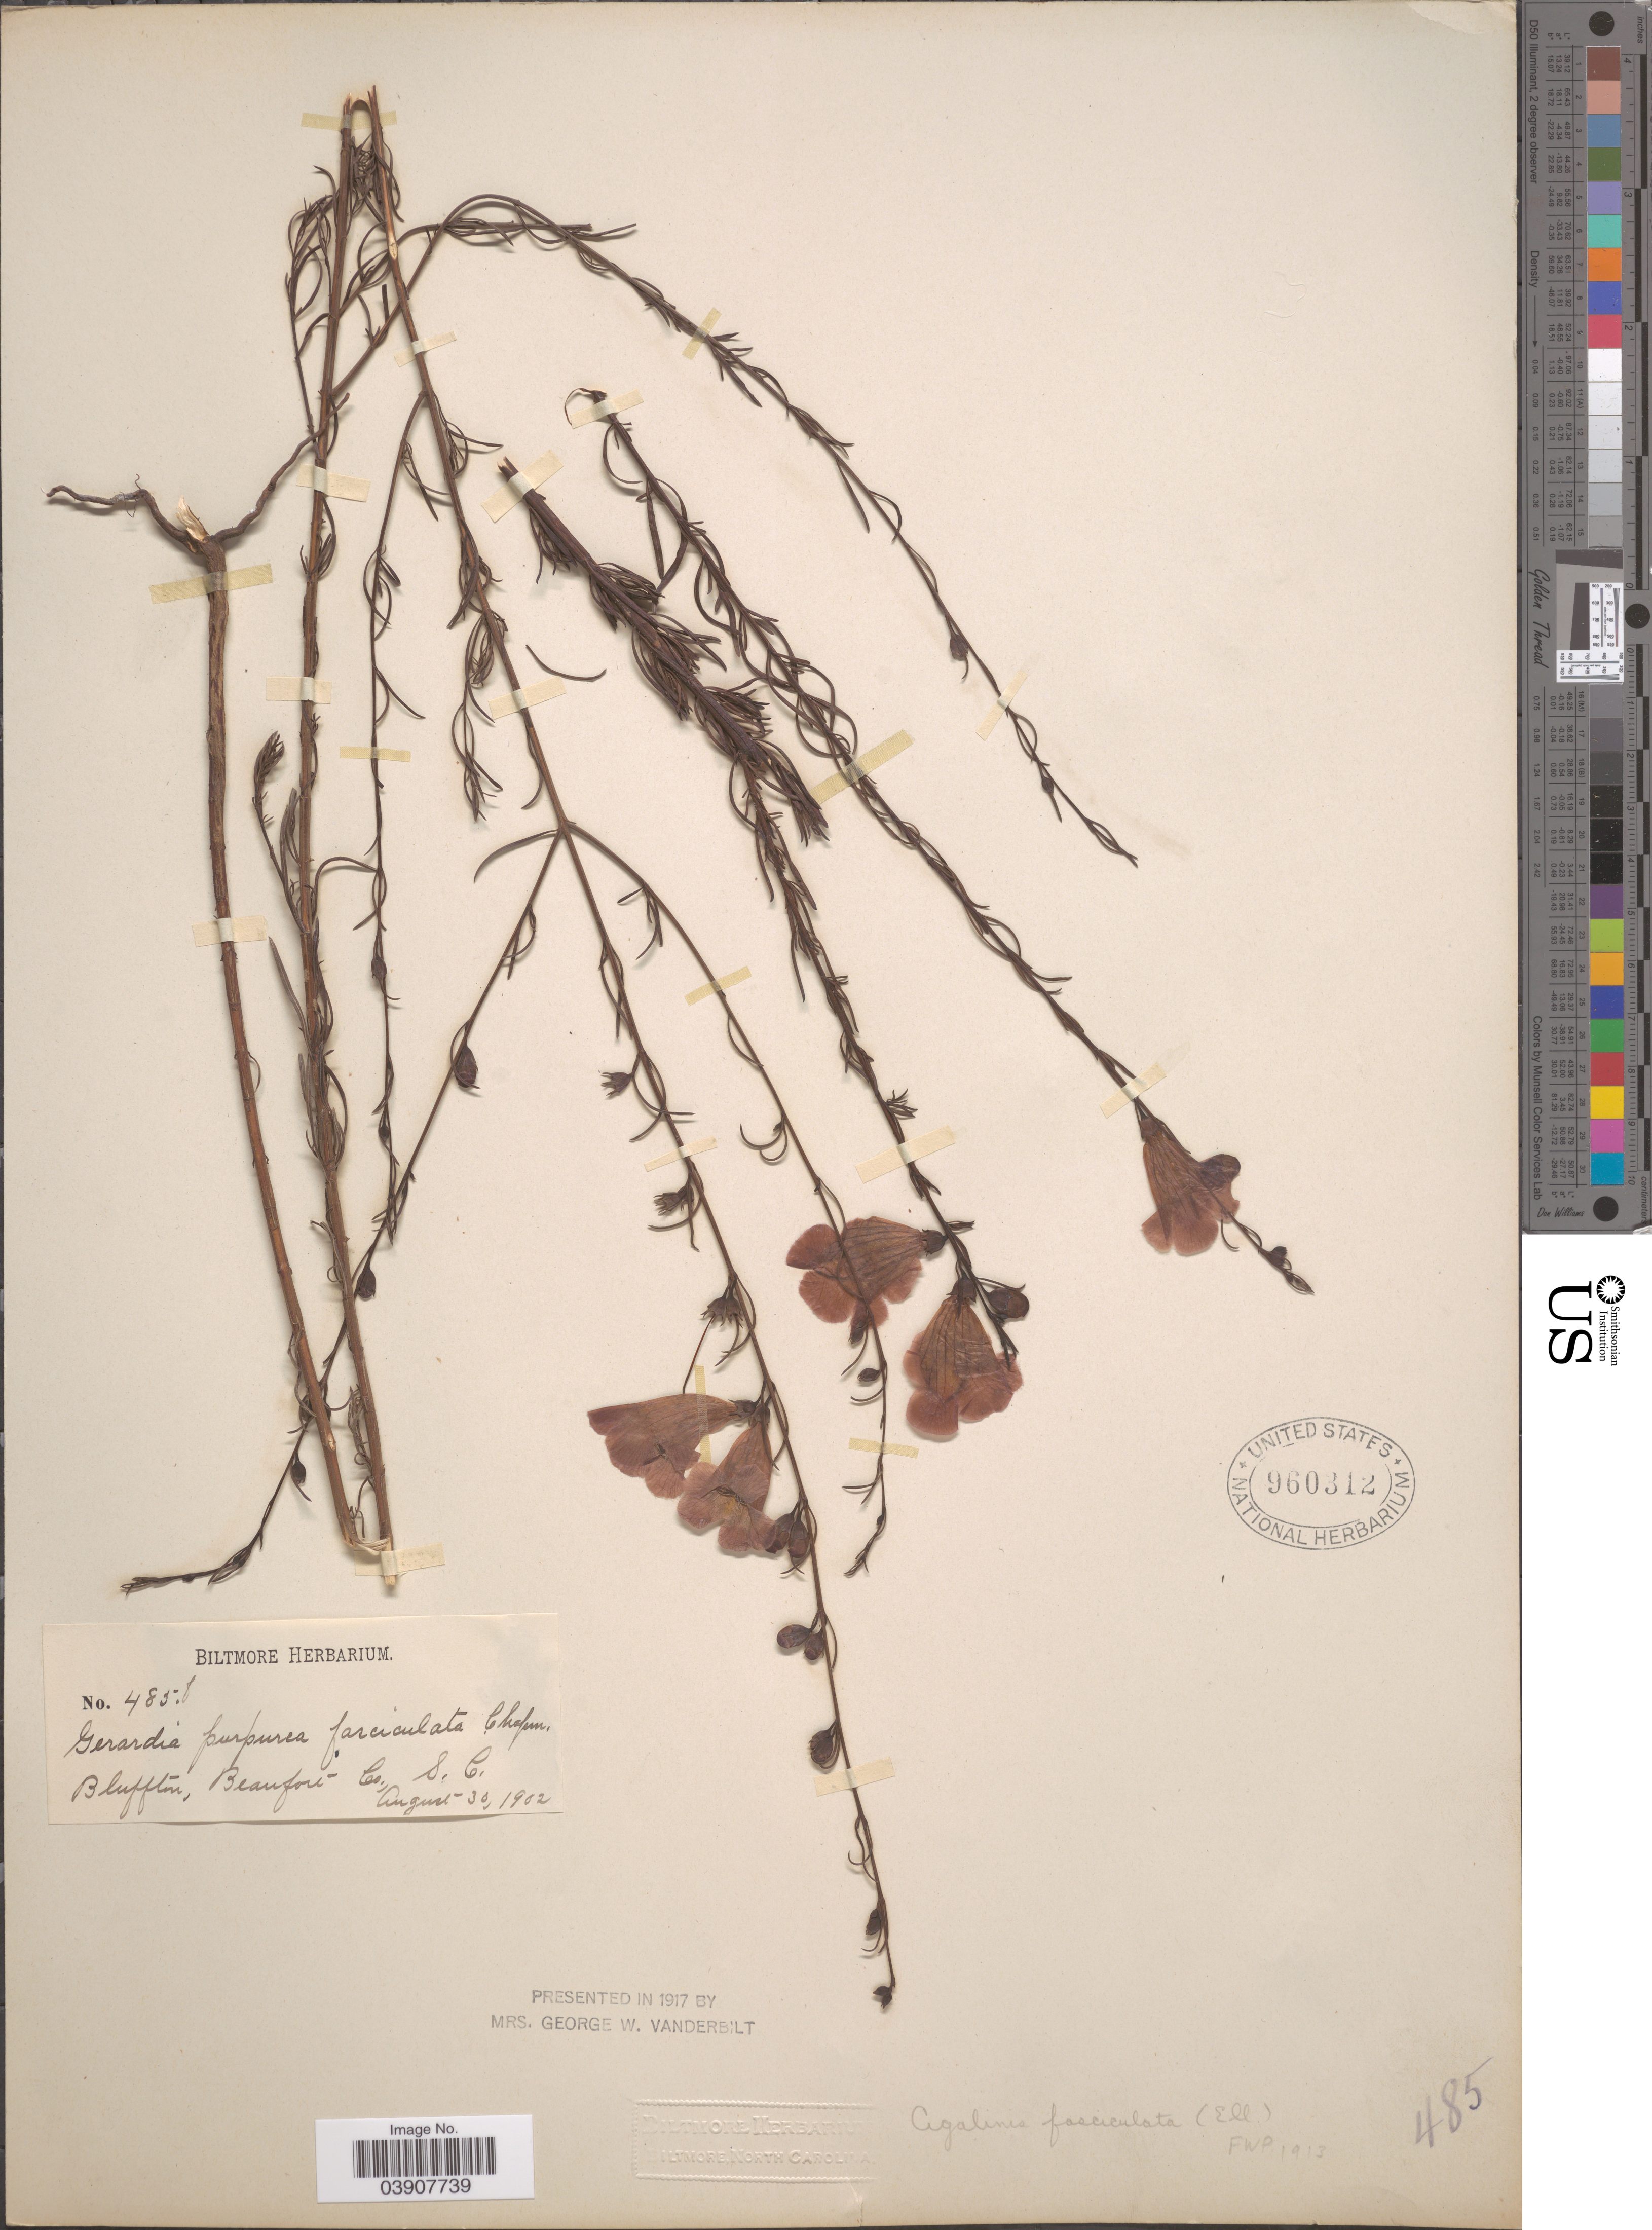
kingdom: Plantae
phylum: Tracheophyta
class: Magnoliopsida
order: Lamiales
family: Orobanchaceae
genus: Agalinis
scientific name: Agalinis fasciculata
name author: (Elliott) Raf.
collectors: ex herb. Biltmore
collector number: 485f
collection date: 1902-08-30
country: United States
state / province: South Carolina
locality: Bluffton, Beaufort Co.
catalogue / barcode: US 960312